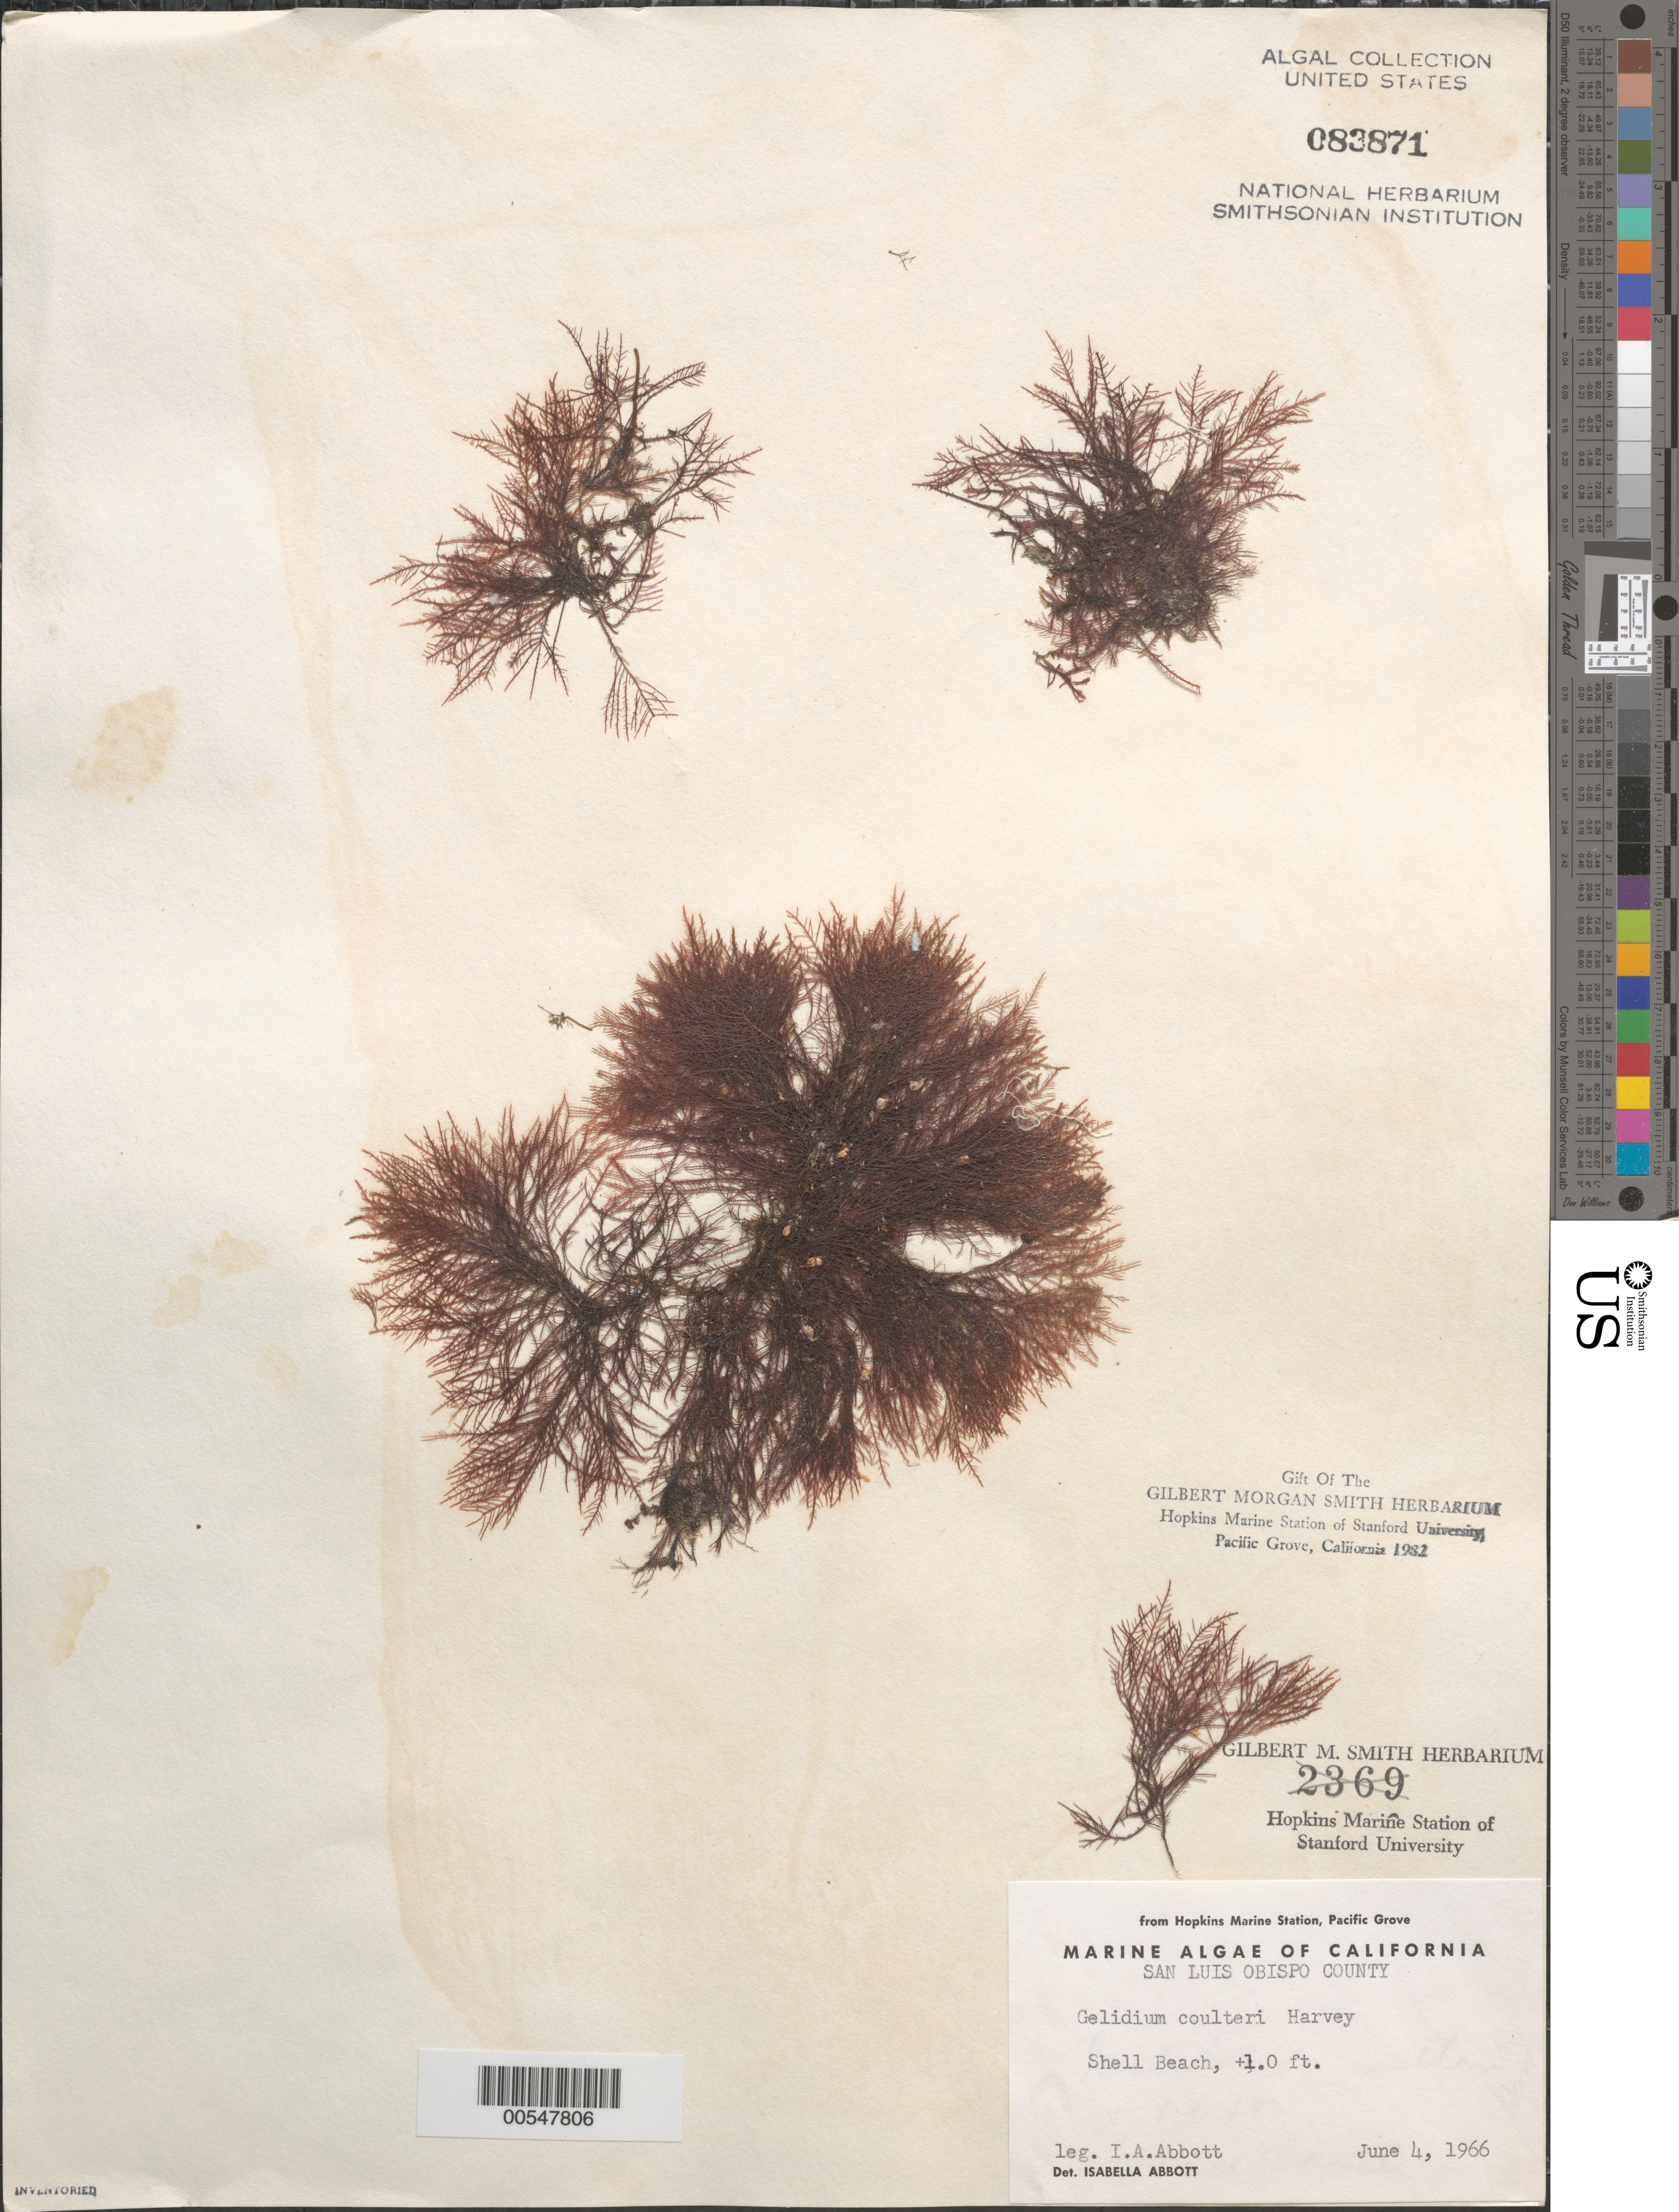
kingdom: Plantae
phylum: Rhodophyta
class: Florideophyceae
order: Gelidiales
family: Gelidiaceae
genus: Gelidium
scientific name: Gelidium coulteri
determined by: Abbott, Isabella A.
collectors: I. A. Abbott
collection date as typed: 04 Jun 1966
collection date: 1966-06-04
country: United States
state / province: California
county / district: San Luis Obispo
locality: Shell Beach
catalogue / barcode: US 83871